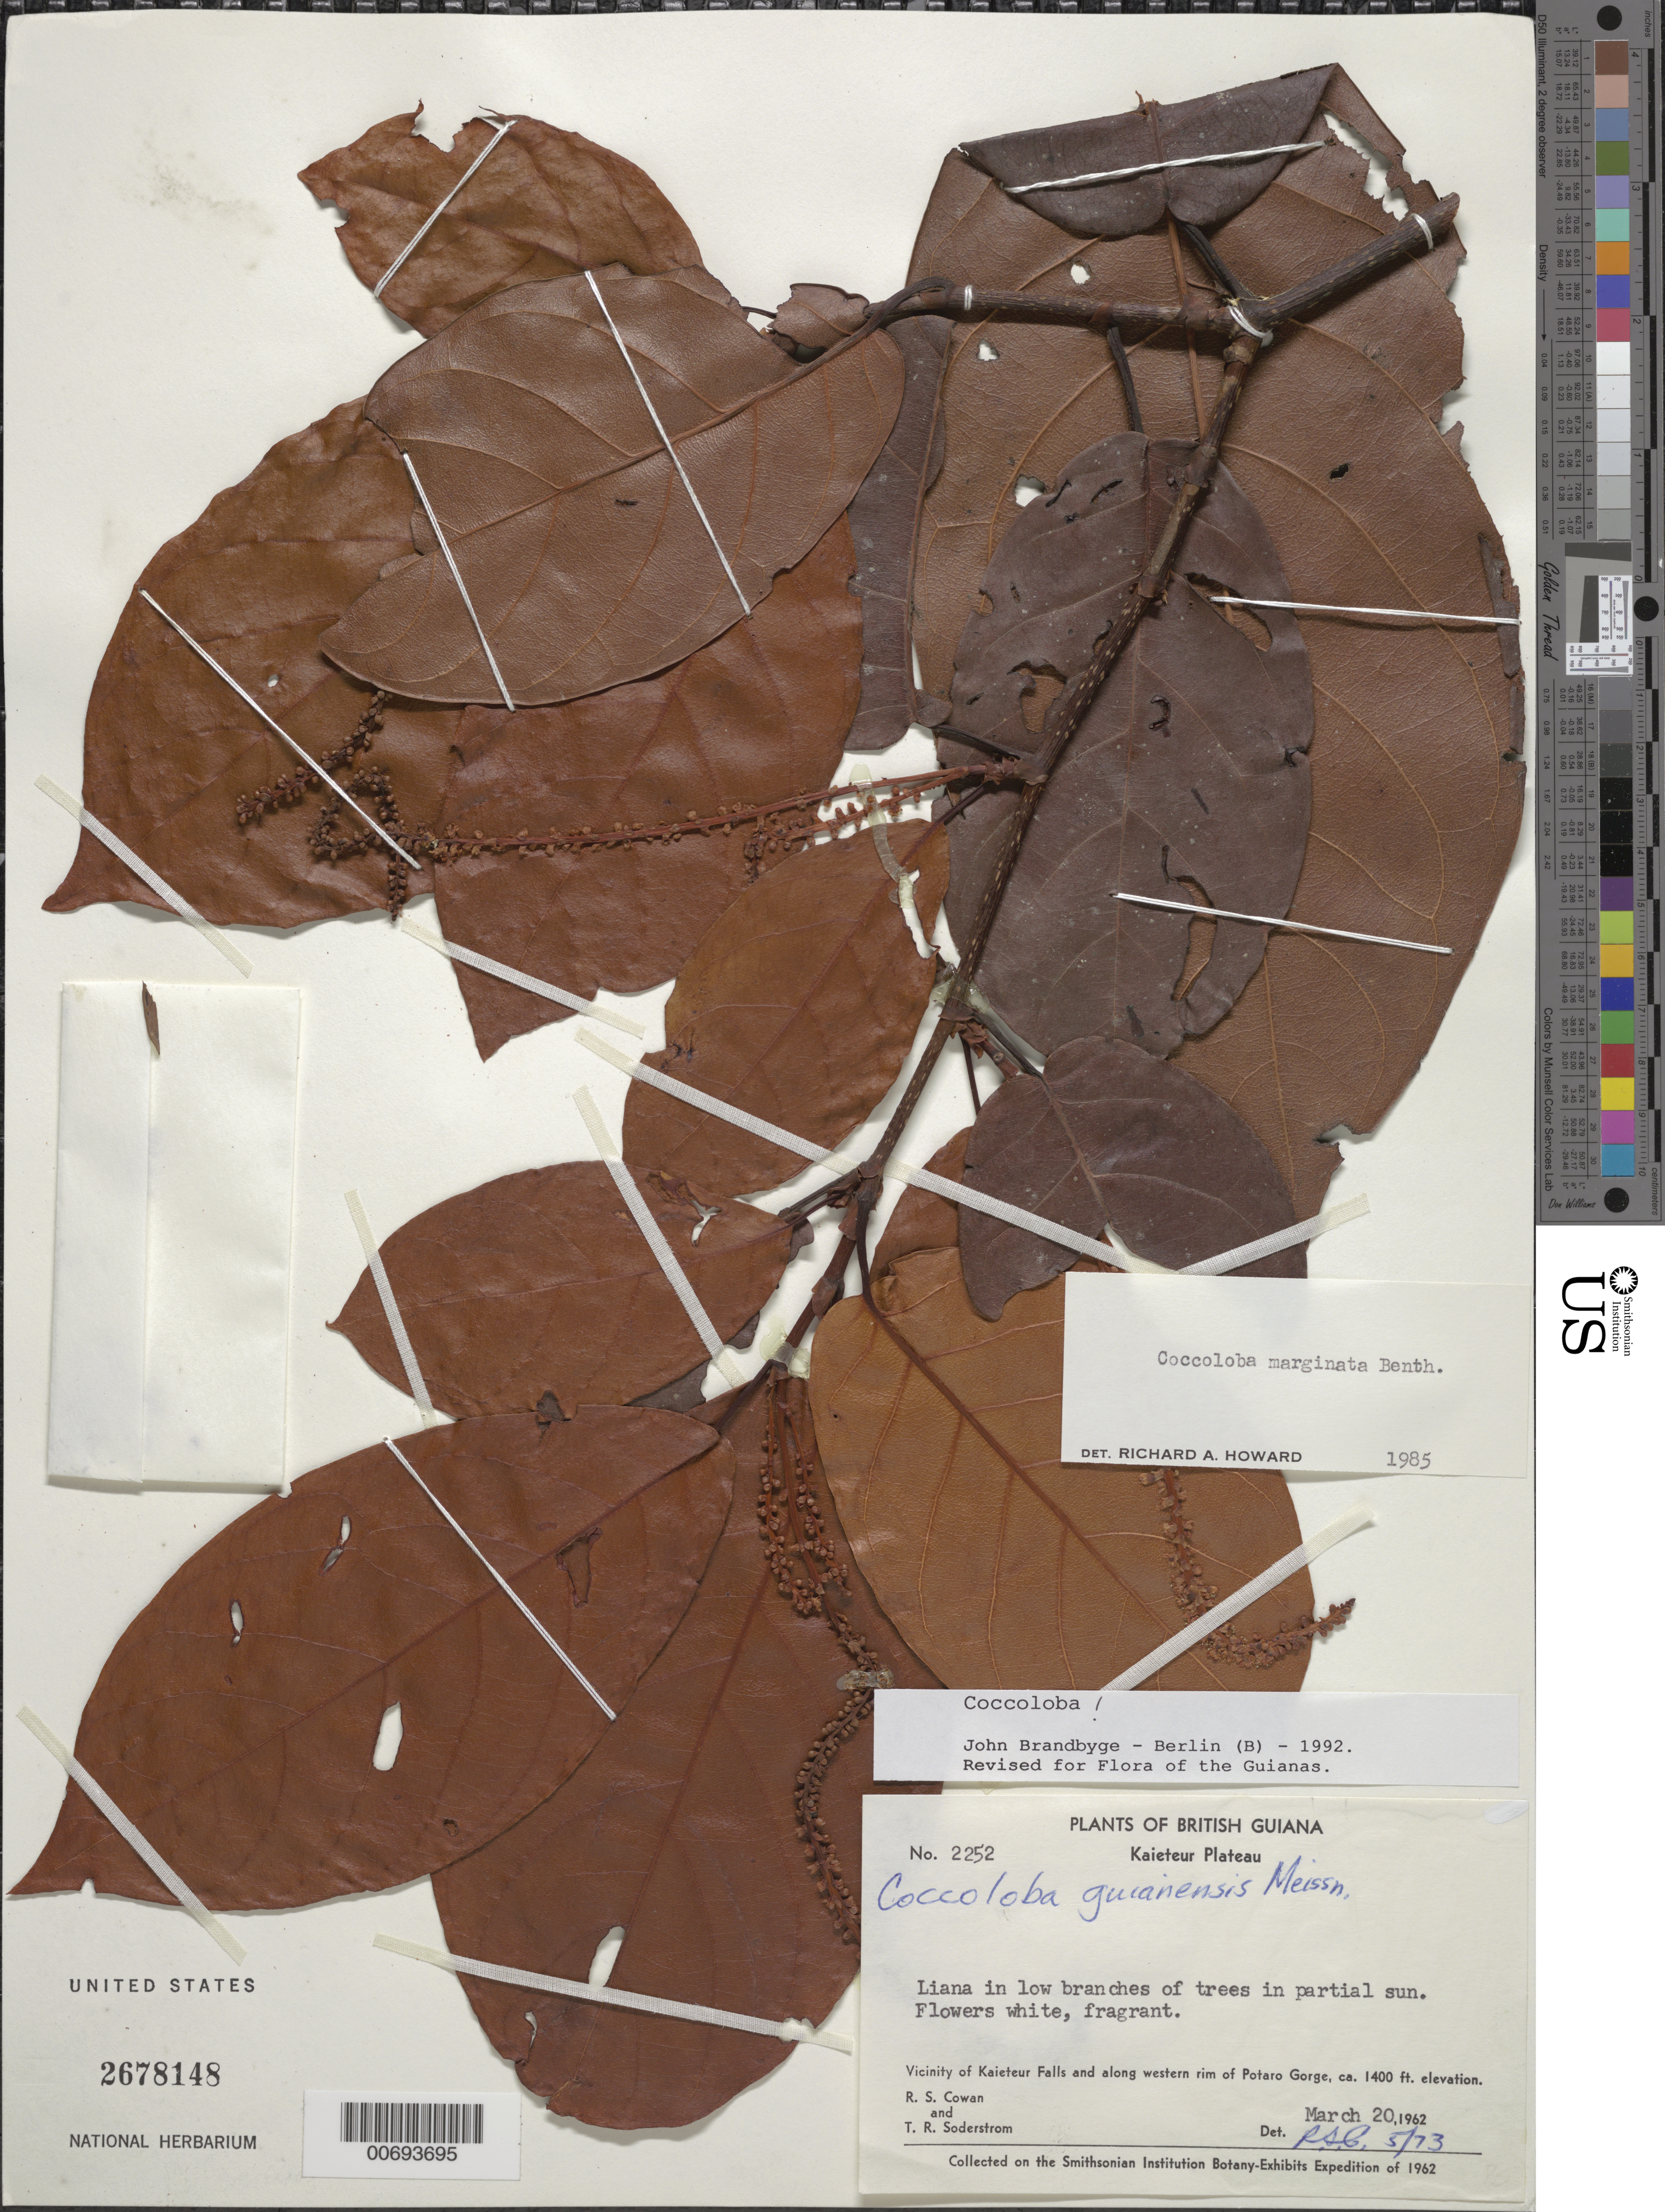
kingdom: Plantae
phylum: Tracheophyta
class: Magnoliopsida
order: Caryophyllales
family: Polygonaceae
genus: Coccoloba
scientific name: Coccoloba marginata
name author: Benth.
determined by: Brandbyge, J.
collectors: R. S. Cowan & T. R. Soderstrom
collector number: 2252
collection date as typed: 20-Mar-62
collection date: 1962-03-20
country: Guyana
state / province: Potaro-Siparuni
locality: Kaieteur Falls, and along western rim of Potaro Gorge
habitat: Low branches of trees in partial sun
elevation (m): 427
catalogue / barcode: US 2678148